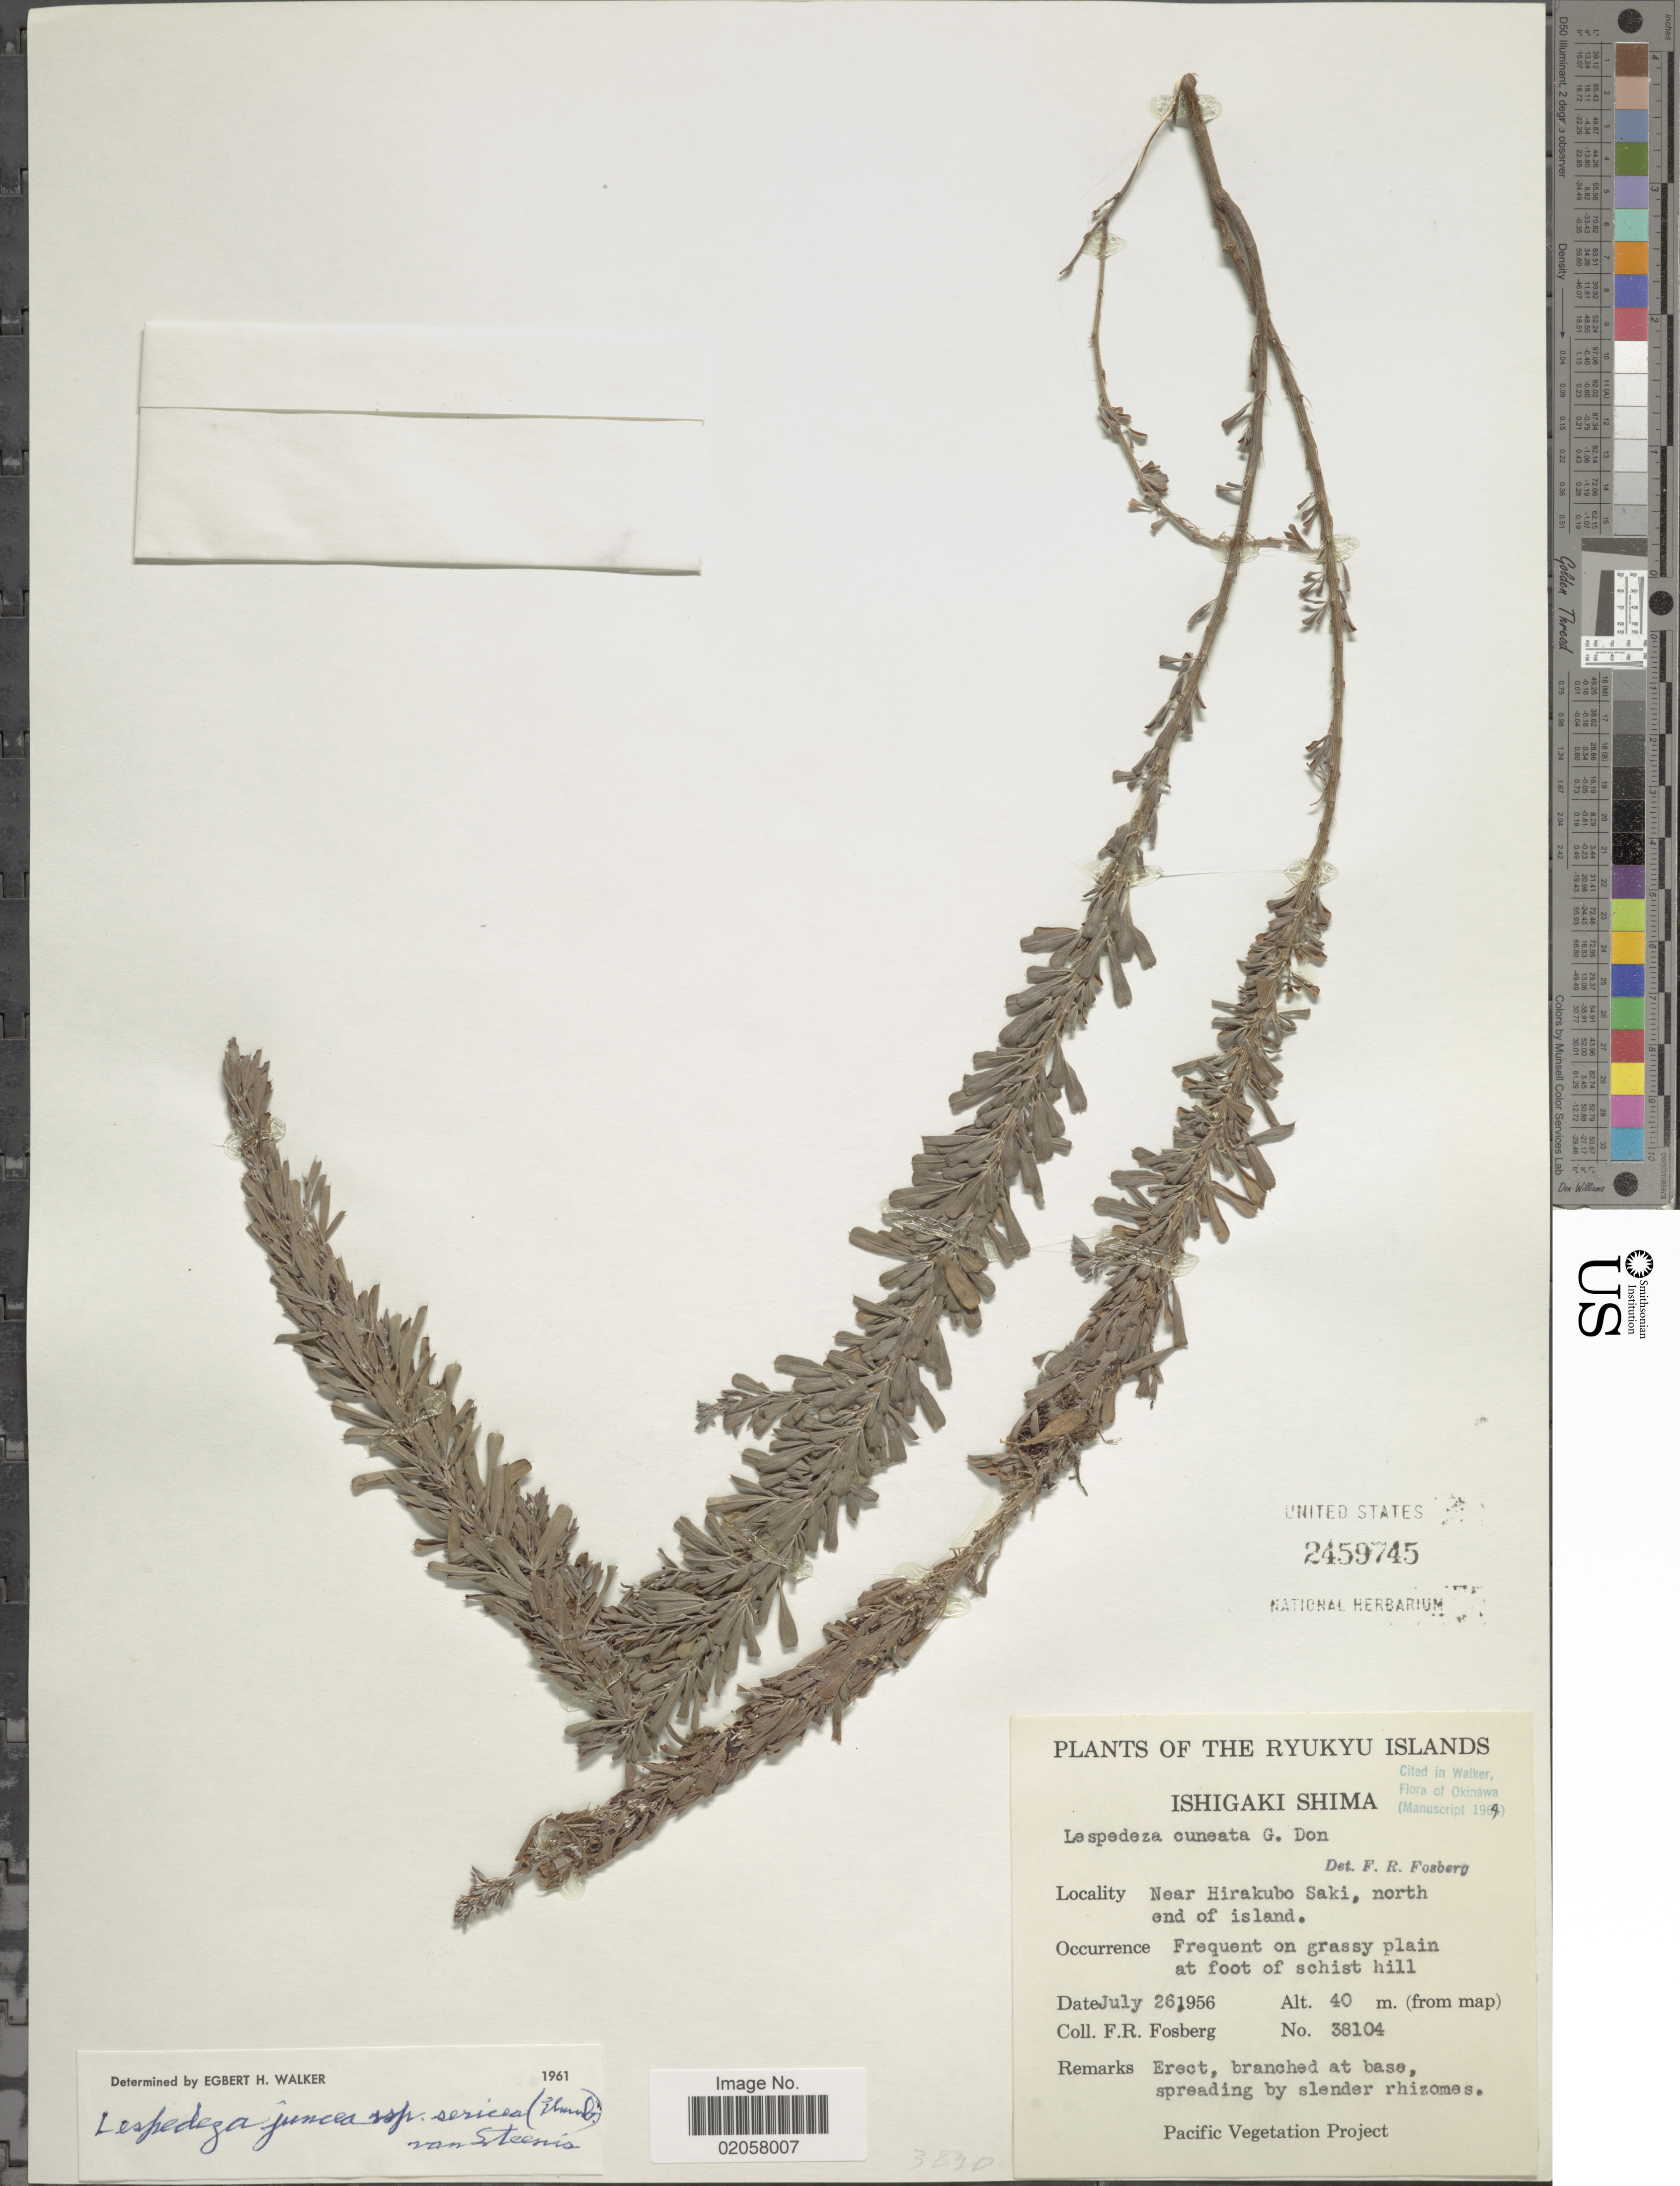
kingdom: Plantae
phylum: Tracheophyta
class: Magnoliopsida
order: Fabales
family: Fabaceae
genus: Lespedeza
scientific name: Lespedeza cuneata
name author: (Dum. Cours.) G. Don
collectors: F. R. Fosberg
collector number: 38104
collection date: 1956-07-26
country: Japan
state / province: Okinawa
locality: Ryukyu Islands, Ishigaki Shima, Near Hirakubo Saki, north end of island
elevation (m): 40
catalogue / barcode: US 2459745